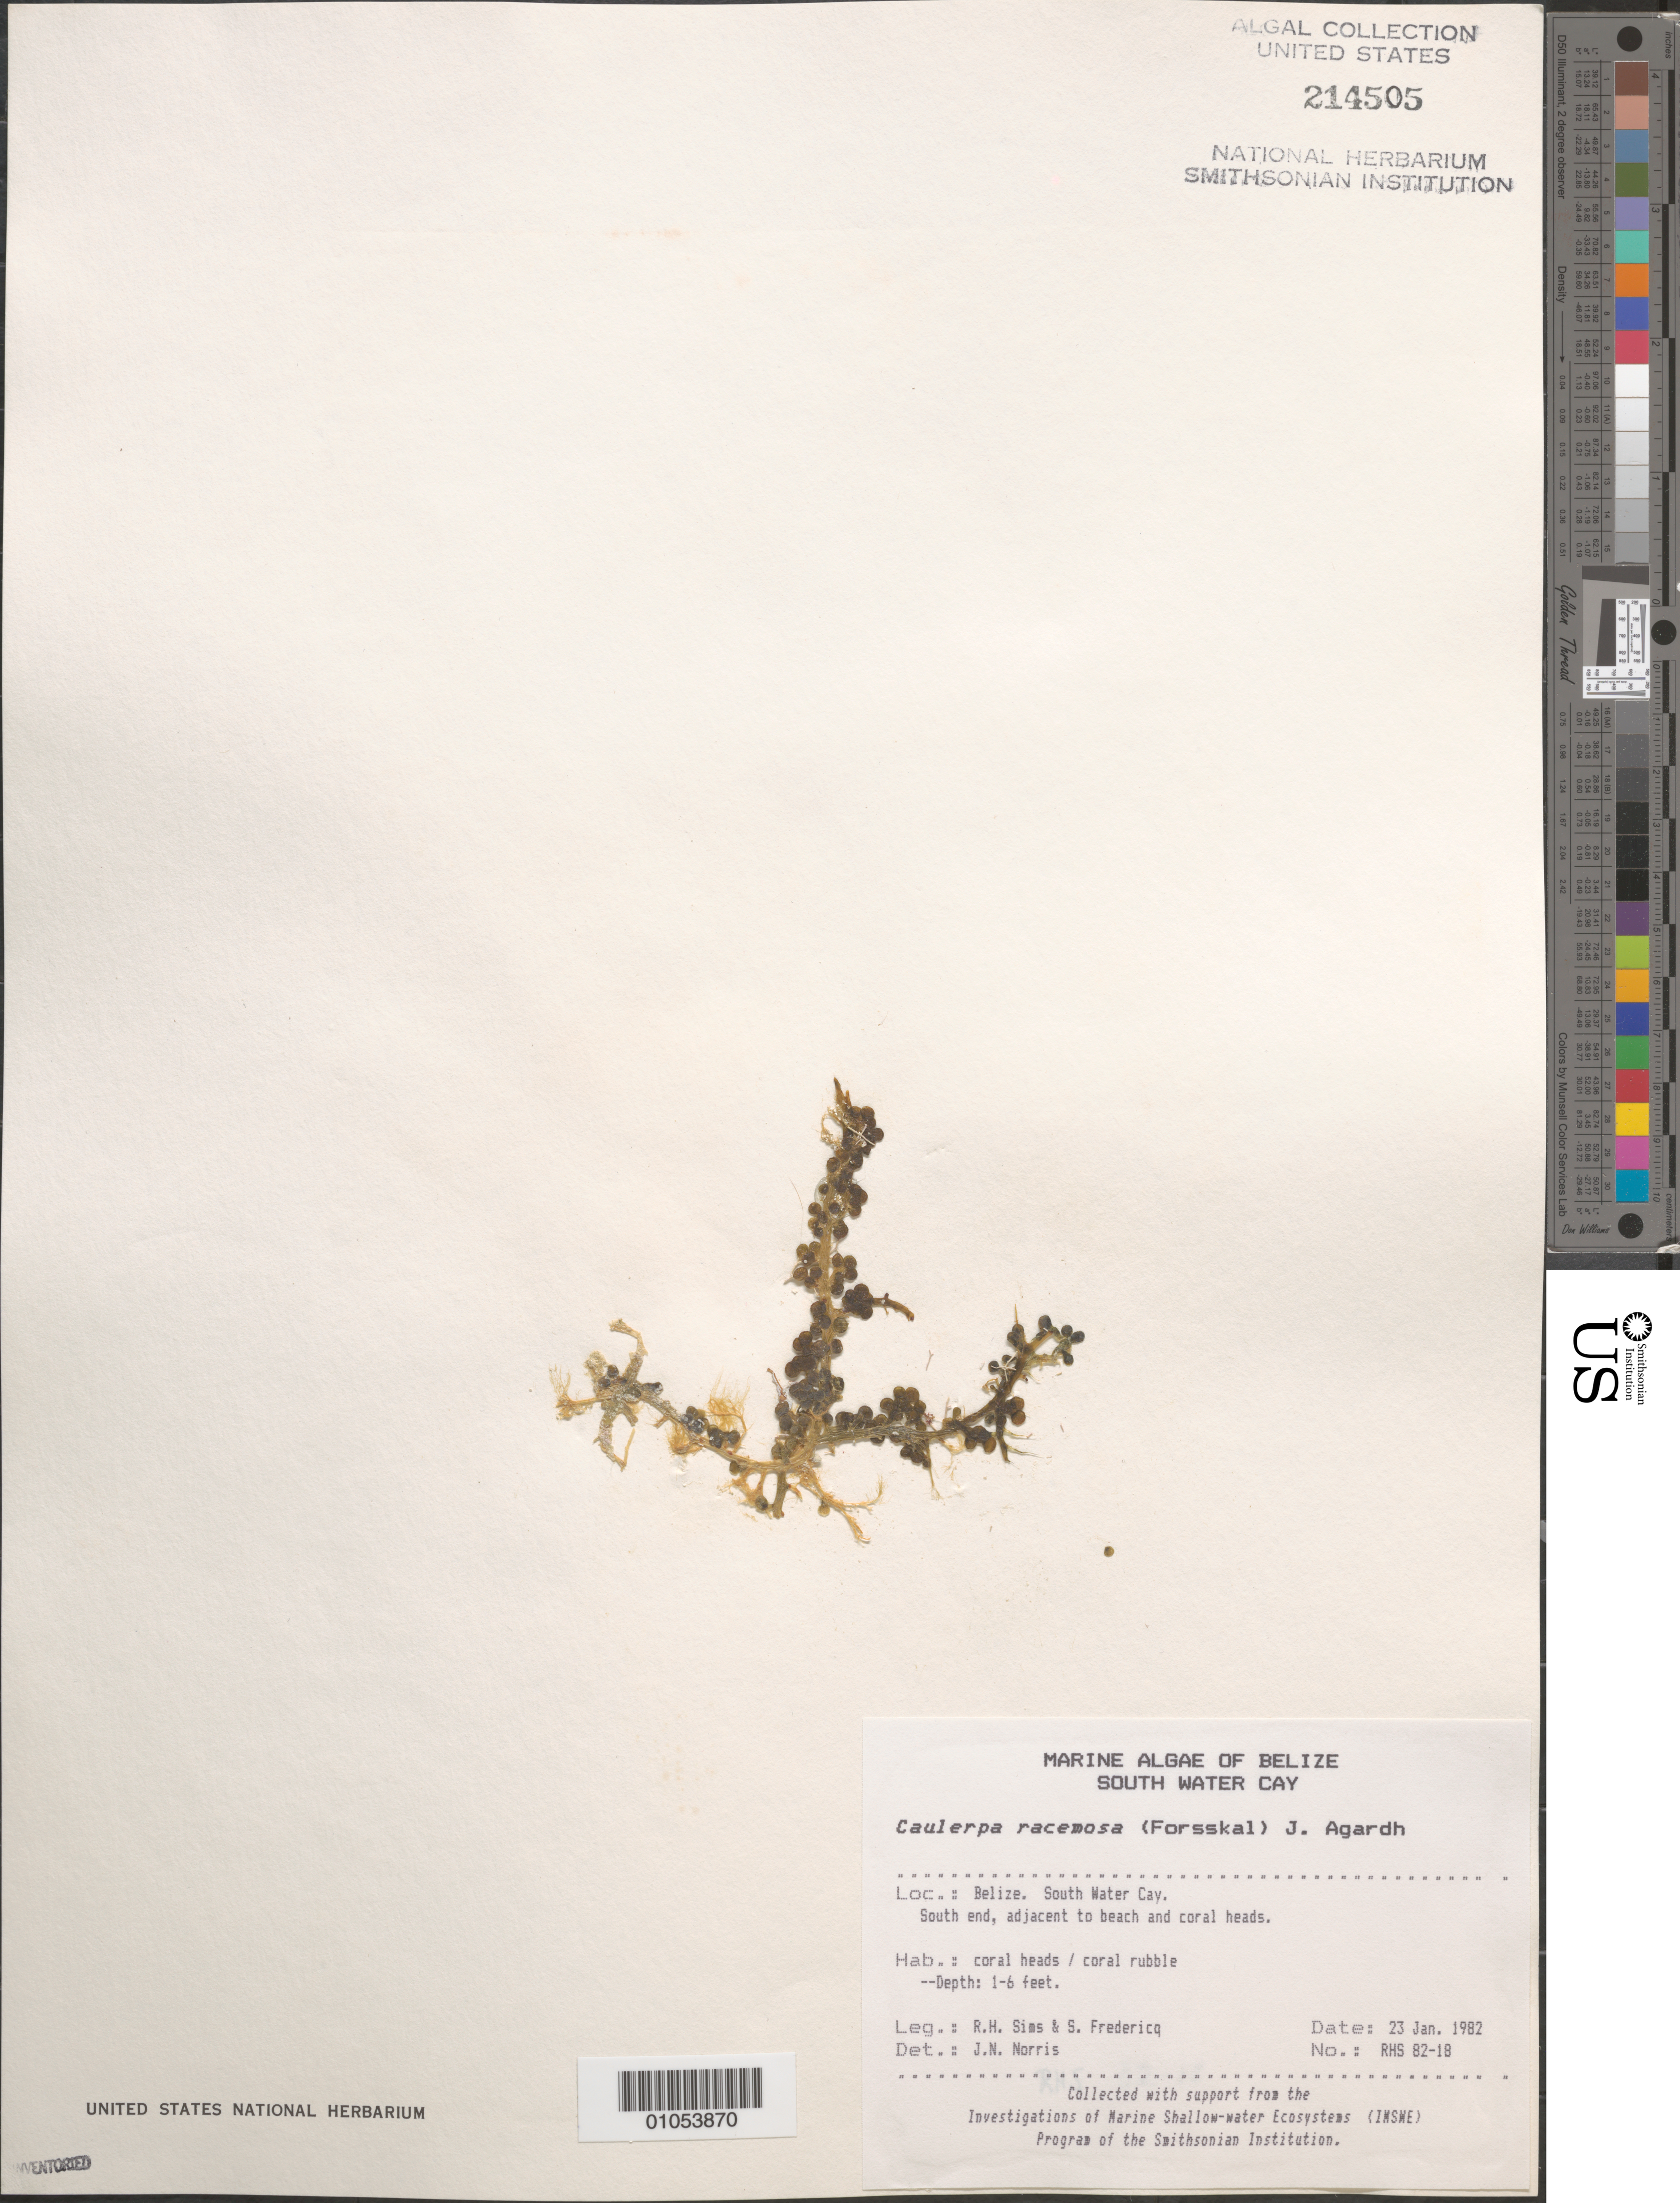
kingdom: Plantae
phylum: Chlorophyta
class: Ulvophyceae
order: Bryopsidales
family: Caulerpaceae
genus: Caulerpa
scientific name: Caulerpa racemosa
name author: (Forssk.) J. Agardh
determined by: Norris, James N.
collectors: R. H. Sims & S. Fredericq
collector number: RHS 82-18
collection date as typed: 23 Jan 1982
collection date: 1982-01-23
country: Belize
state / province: Stann Creek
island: South Water Cay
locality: South end of cay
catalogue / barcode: US 214505